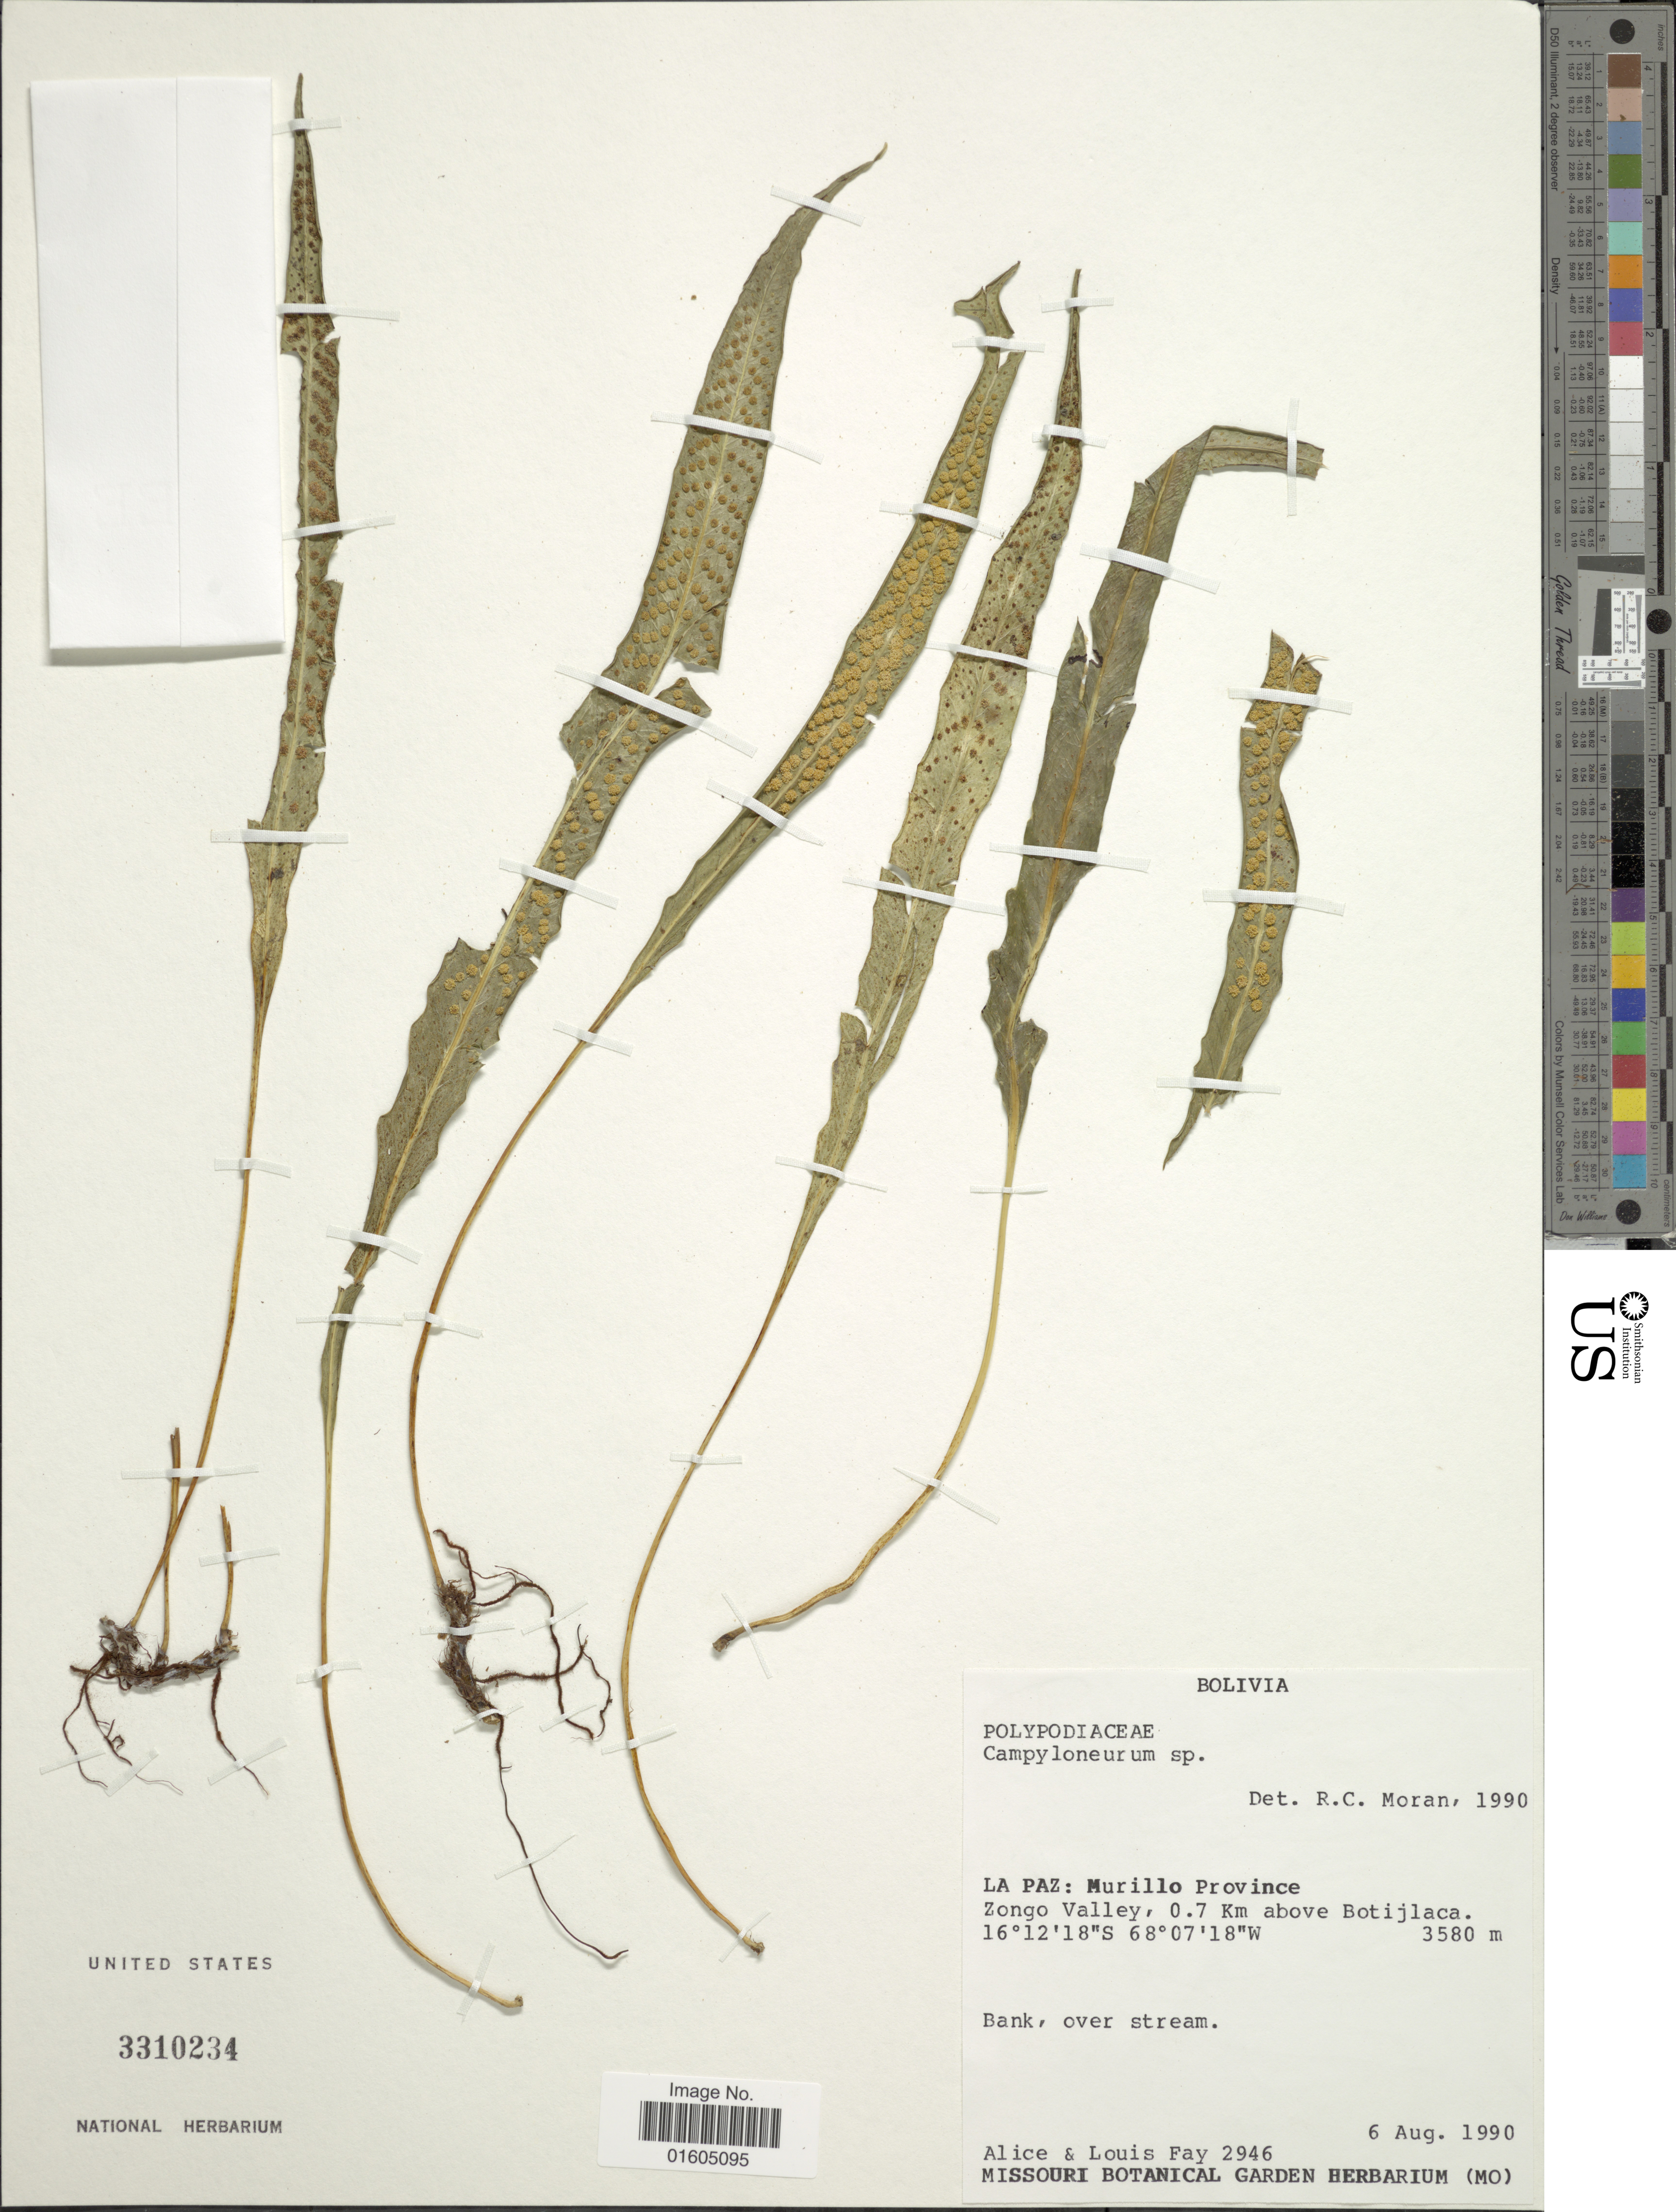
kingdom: Plantae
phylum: Tracheophyta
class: Polypodiopsida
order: Polypodiales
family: Polypodiaceae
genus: Campyloneurum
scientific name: Campyloneurum sp.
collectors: A. Fay & L. Fay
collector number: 2946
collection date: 1990-08-06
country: Bolivia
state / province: La Paz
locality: Boliviia. La Paz: Murillo Province. Zongo Valley, 0.7 Km above Botijlaca.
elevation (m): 3580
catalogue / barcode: US 3310234